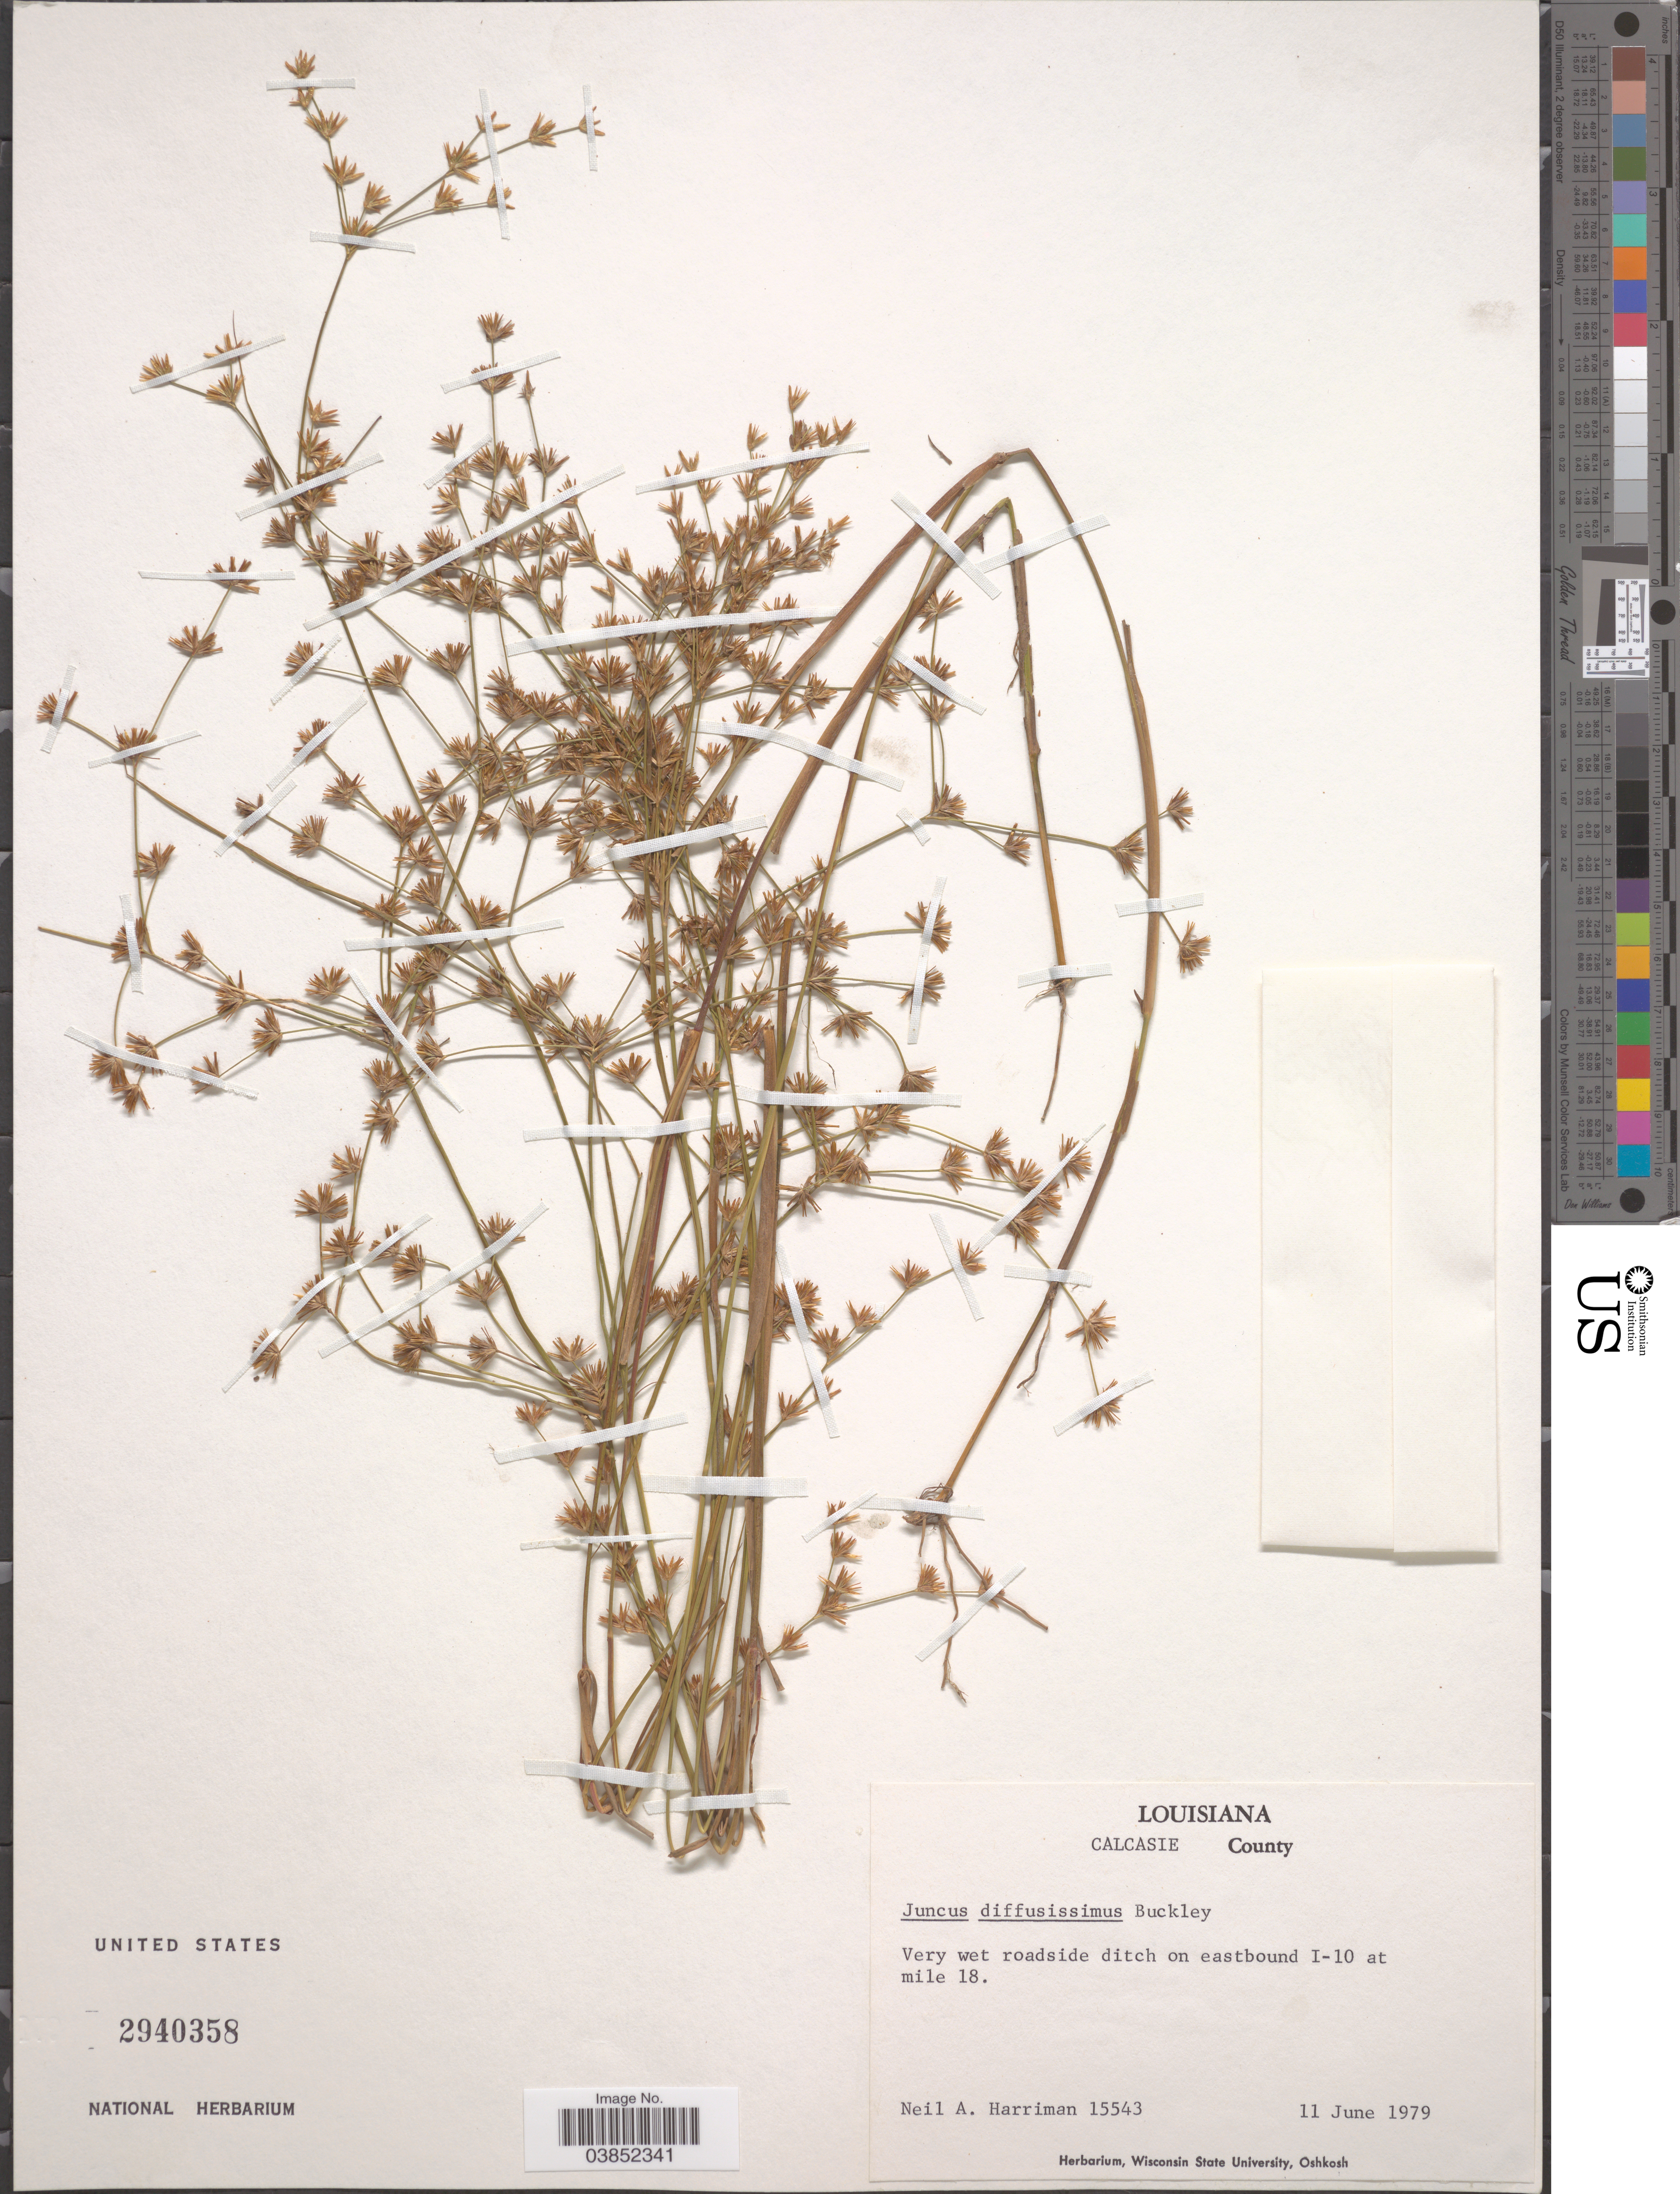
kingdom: Plantae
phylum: Tracheophyta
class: Liliopsida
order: Poales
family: Juncaceae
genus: Juncus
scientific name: Juncus diffusissimus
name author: Buckley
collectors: N. A. Harriman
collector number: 15543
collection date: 1979-06-11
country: United States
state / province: Louisiana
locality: Calcasie County. Very wet roadside ditch on eastbound I-10 at mile 18.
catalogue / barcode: US 2940358